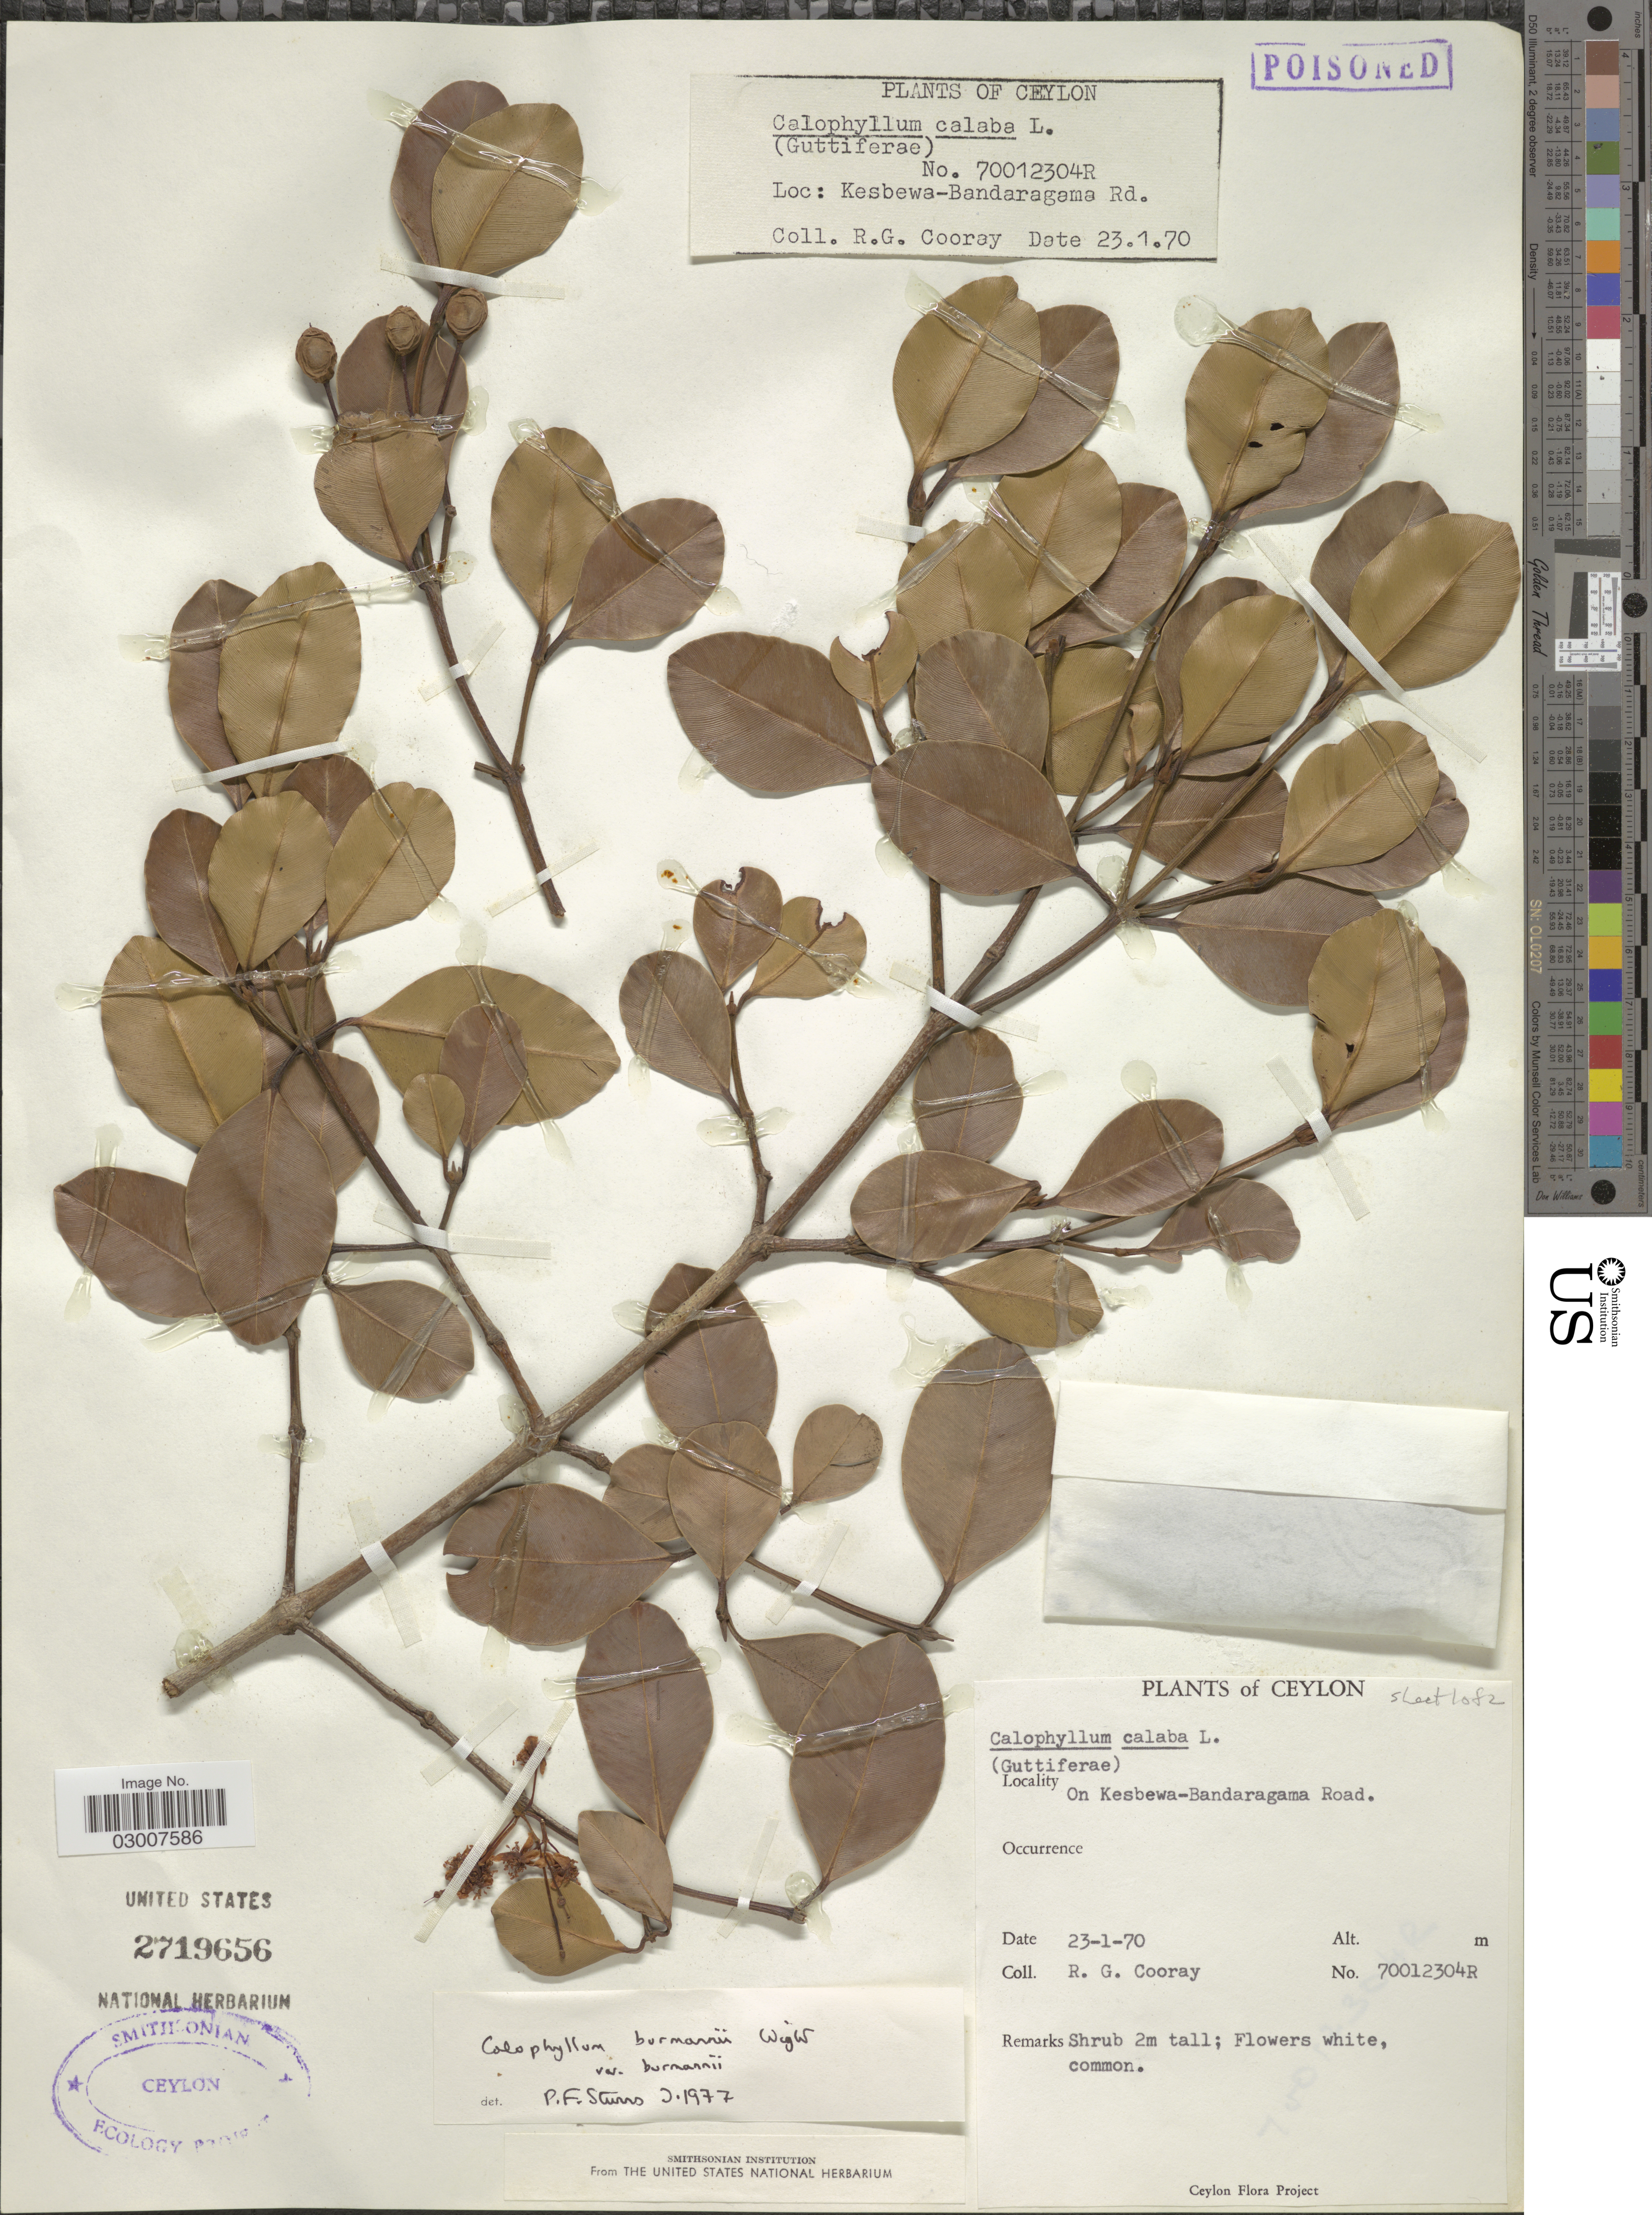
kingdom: Plantae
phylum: Tracheophyta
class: Magnoliopsida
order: Malpighiales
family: Calophyllaceae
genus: Calophyllum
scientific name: Calophyllum calaba var. calaba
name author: L.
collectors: R. Cooray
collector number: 70012304R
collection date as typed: Transcribed d/m/y: 23/1/70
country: Sri Lanka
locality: Ceylon. On Kesbewa-Bandaragama Road.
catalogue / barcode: US 2719656